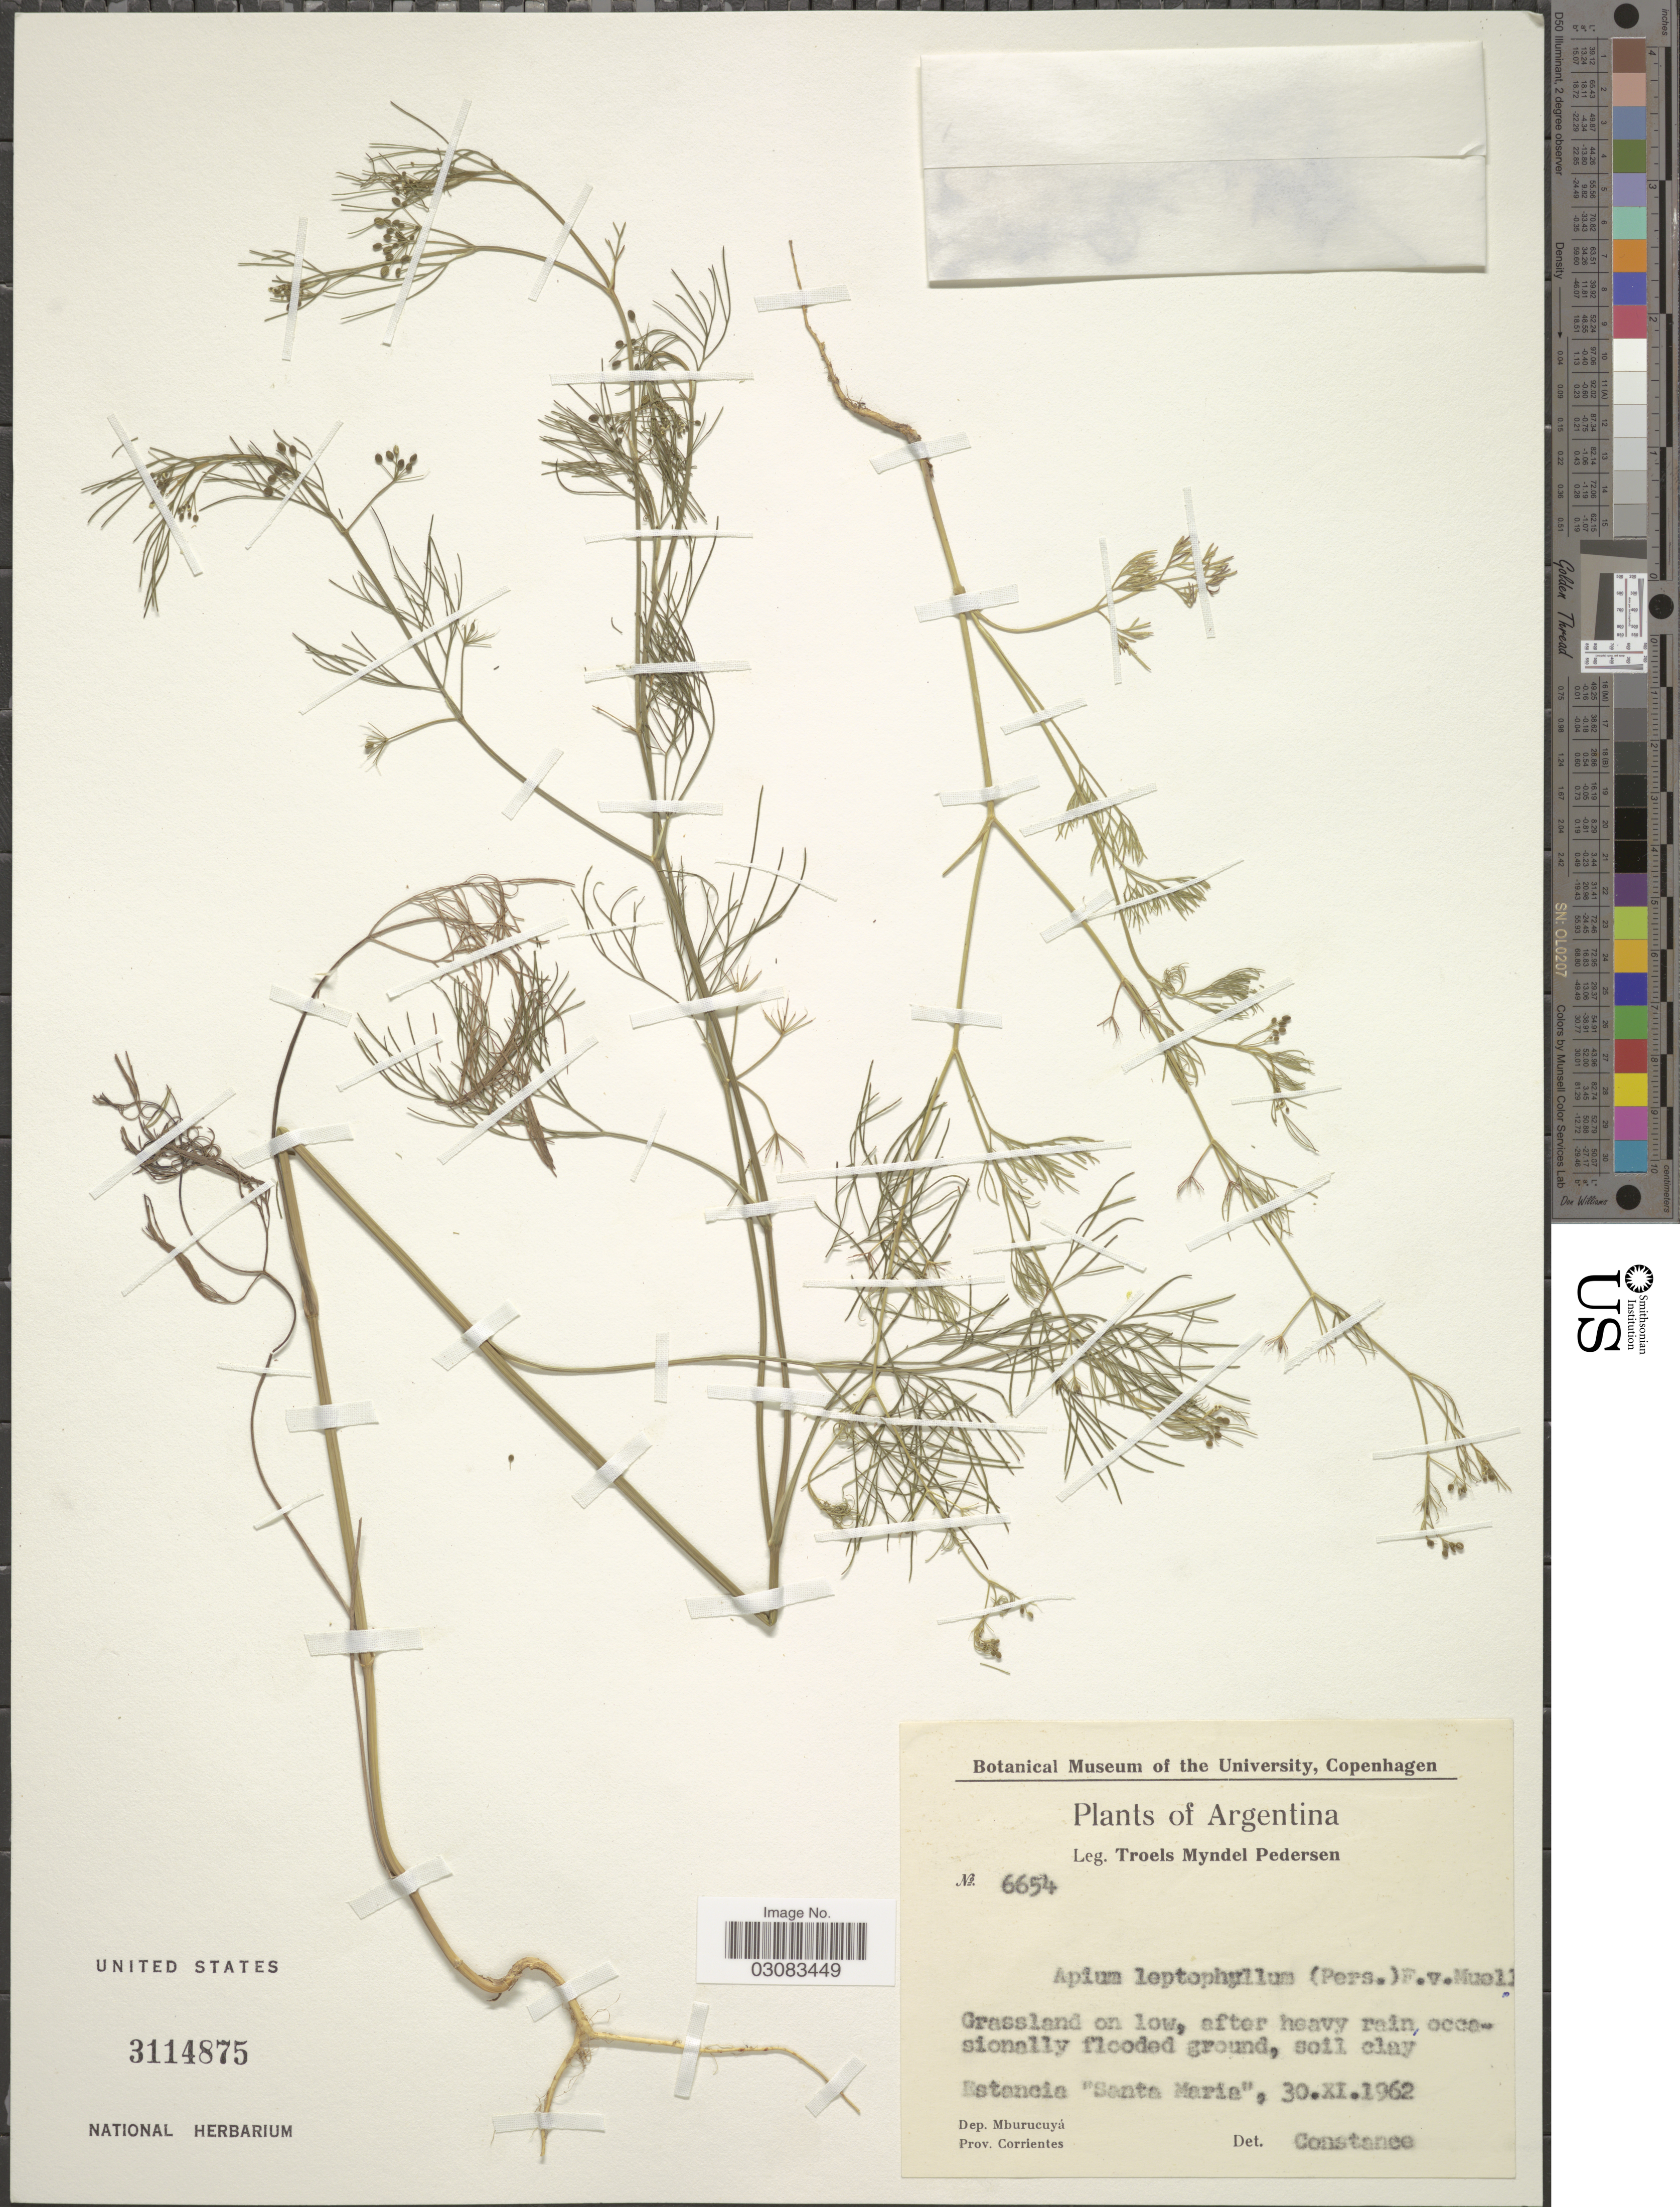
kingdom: Plantae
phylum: Tracheophyta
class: Magnoliopsida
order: Apiales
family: Apiaceae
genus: Cyclospermum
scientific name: Cyclospermum leptophyllum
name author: (Pers.) Sprague ex Britton & P. Wilson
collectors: T. Pederson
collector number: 6654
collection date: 1962-11-30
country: Argentina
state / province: Corrientes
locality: Estancia "Santa Maria". Dep. Mburucuyá.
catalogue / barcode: US 3114875